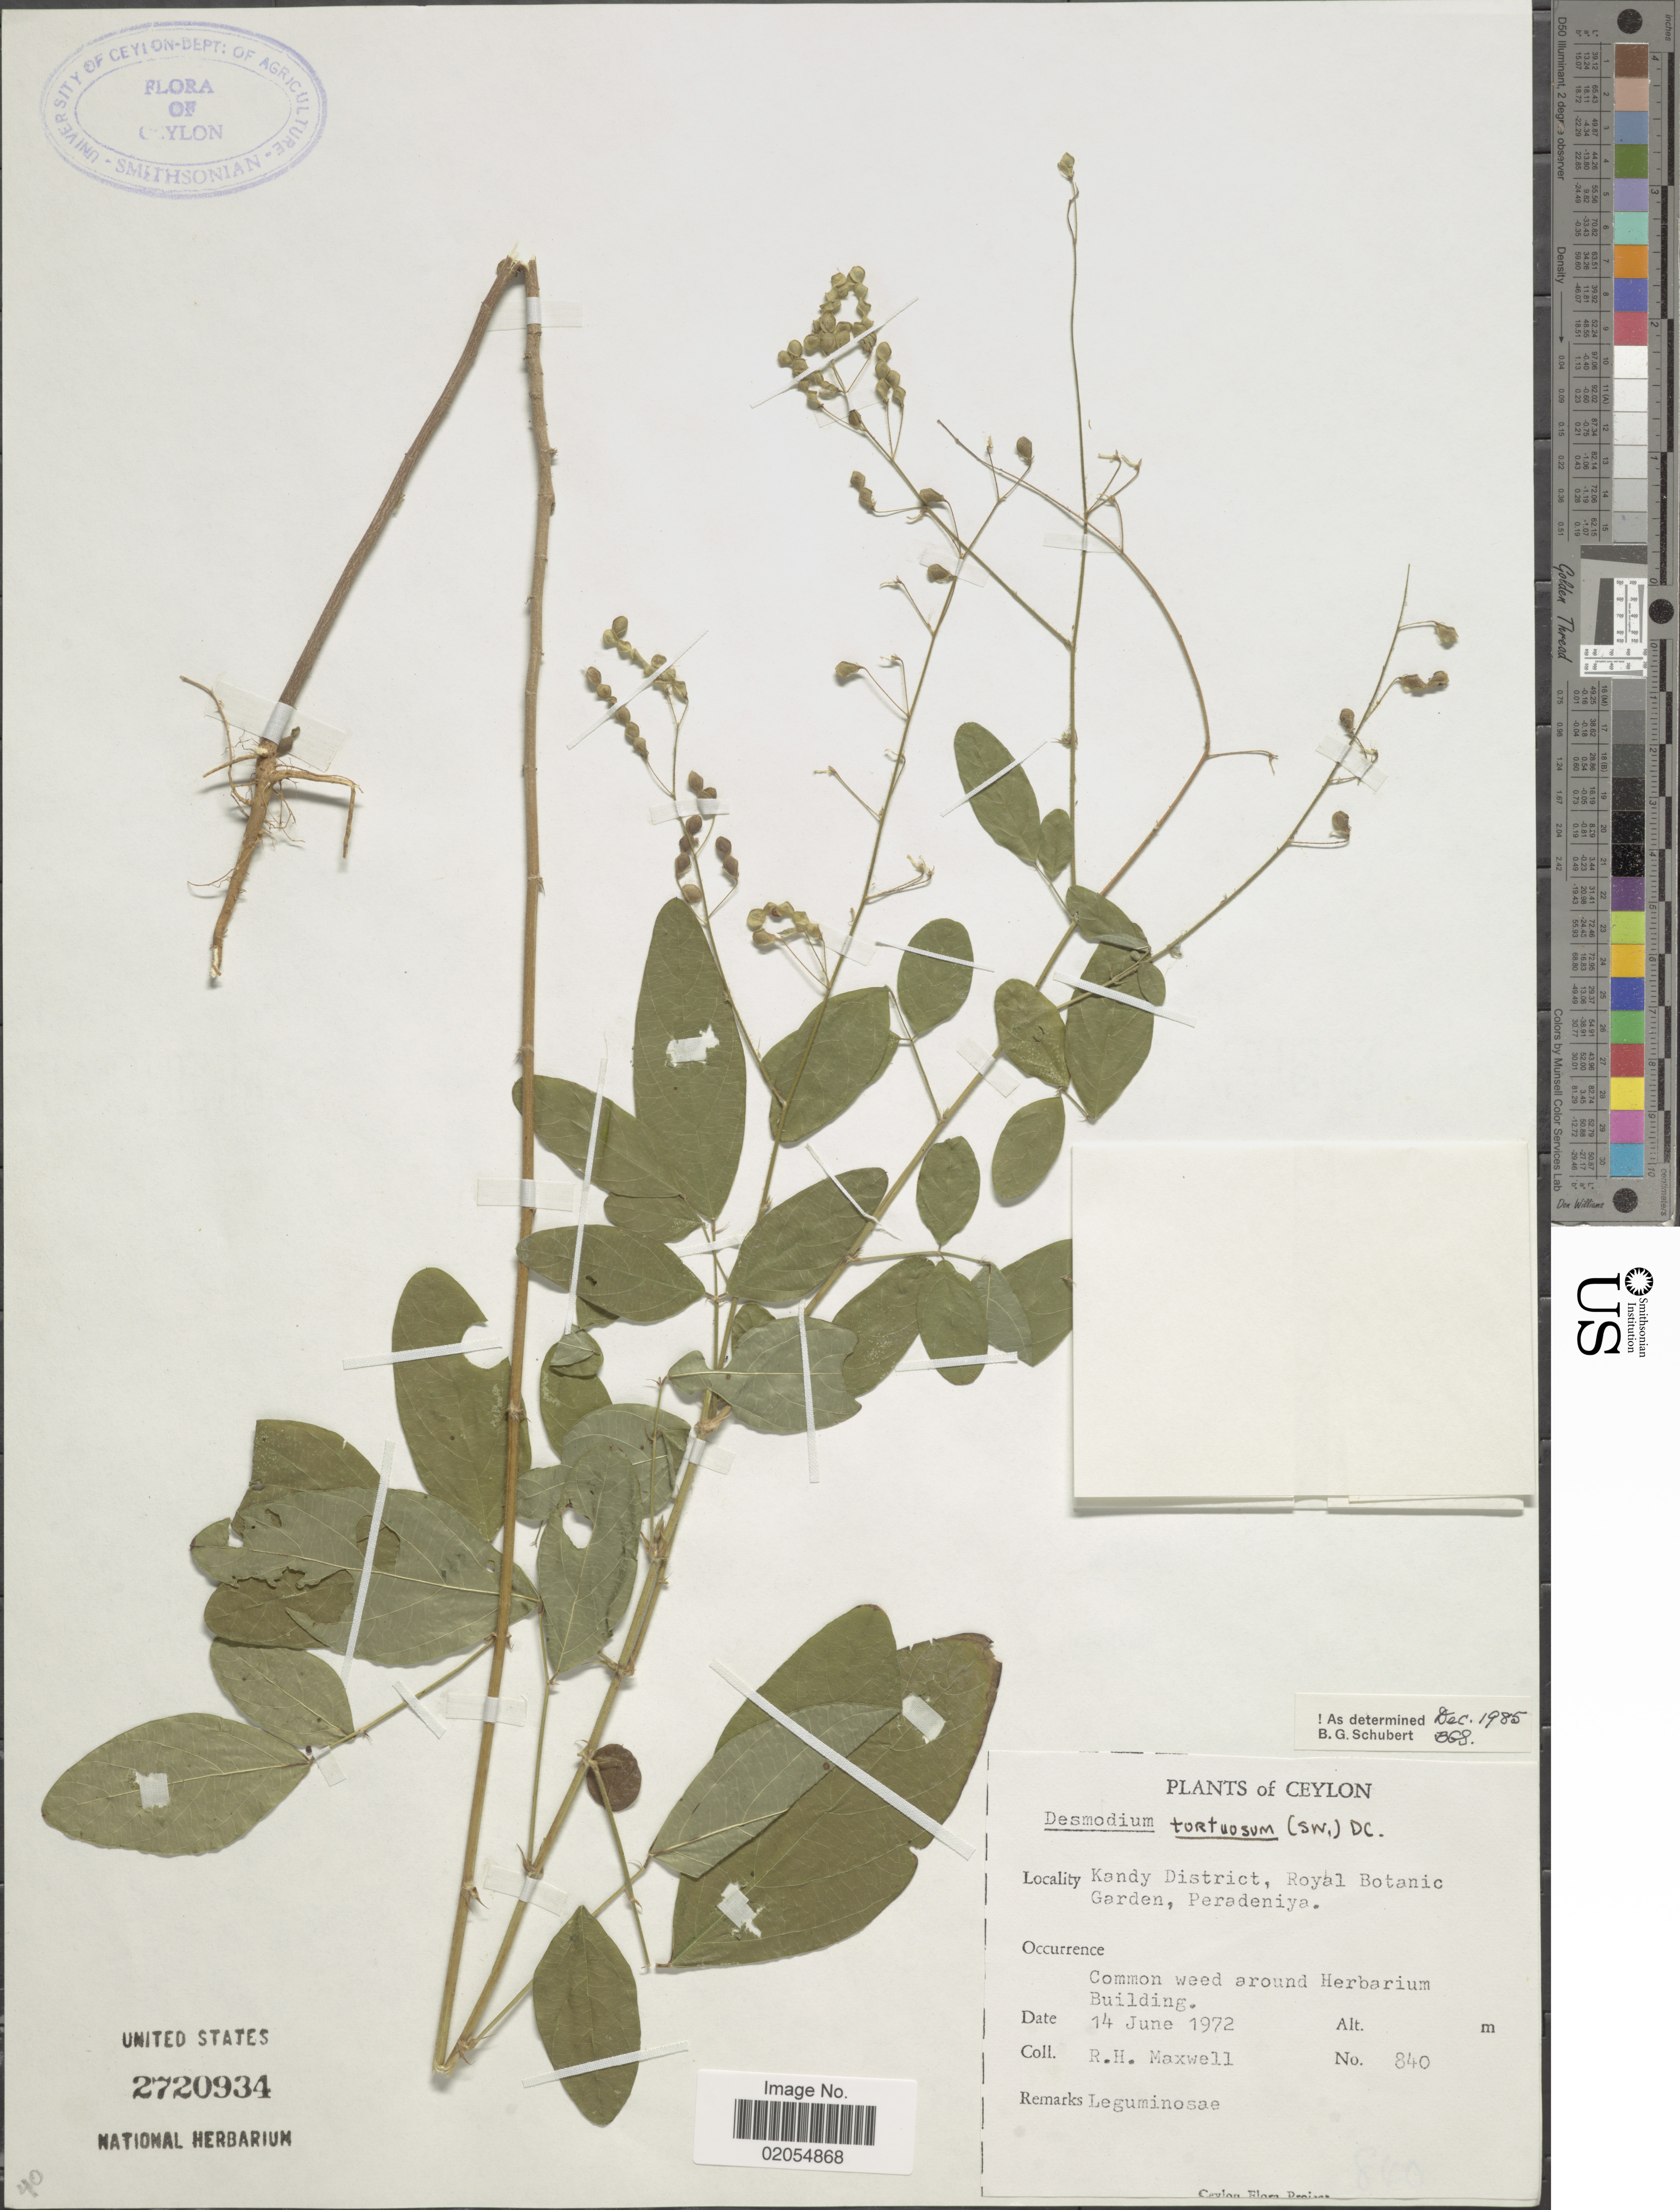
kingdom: Plantae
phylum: Tracheophyta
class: Magnoliopsida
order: Fabales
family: Fabaceae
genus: Desmodium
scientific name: Desmodium tortuosum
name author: (Sw.) DC.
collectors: R. Maxwell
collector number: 840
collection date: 1972-06-14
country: Sri Lanka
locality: Ceylon, Kandy District, Royal Botanic Garden, Peradeniya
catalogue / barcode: US 2720934